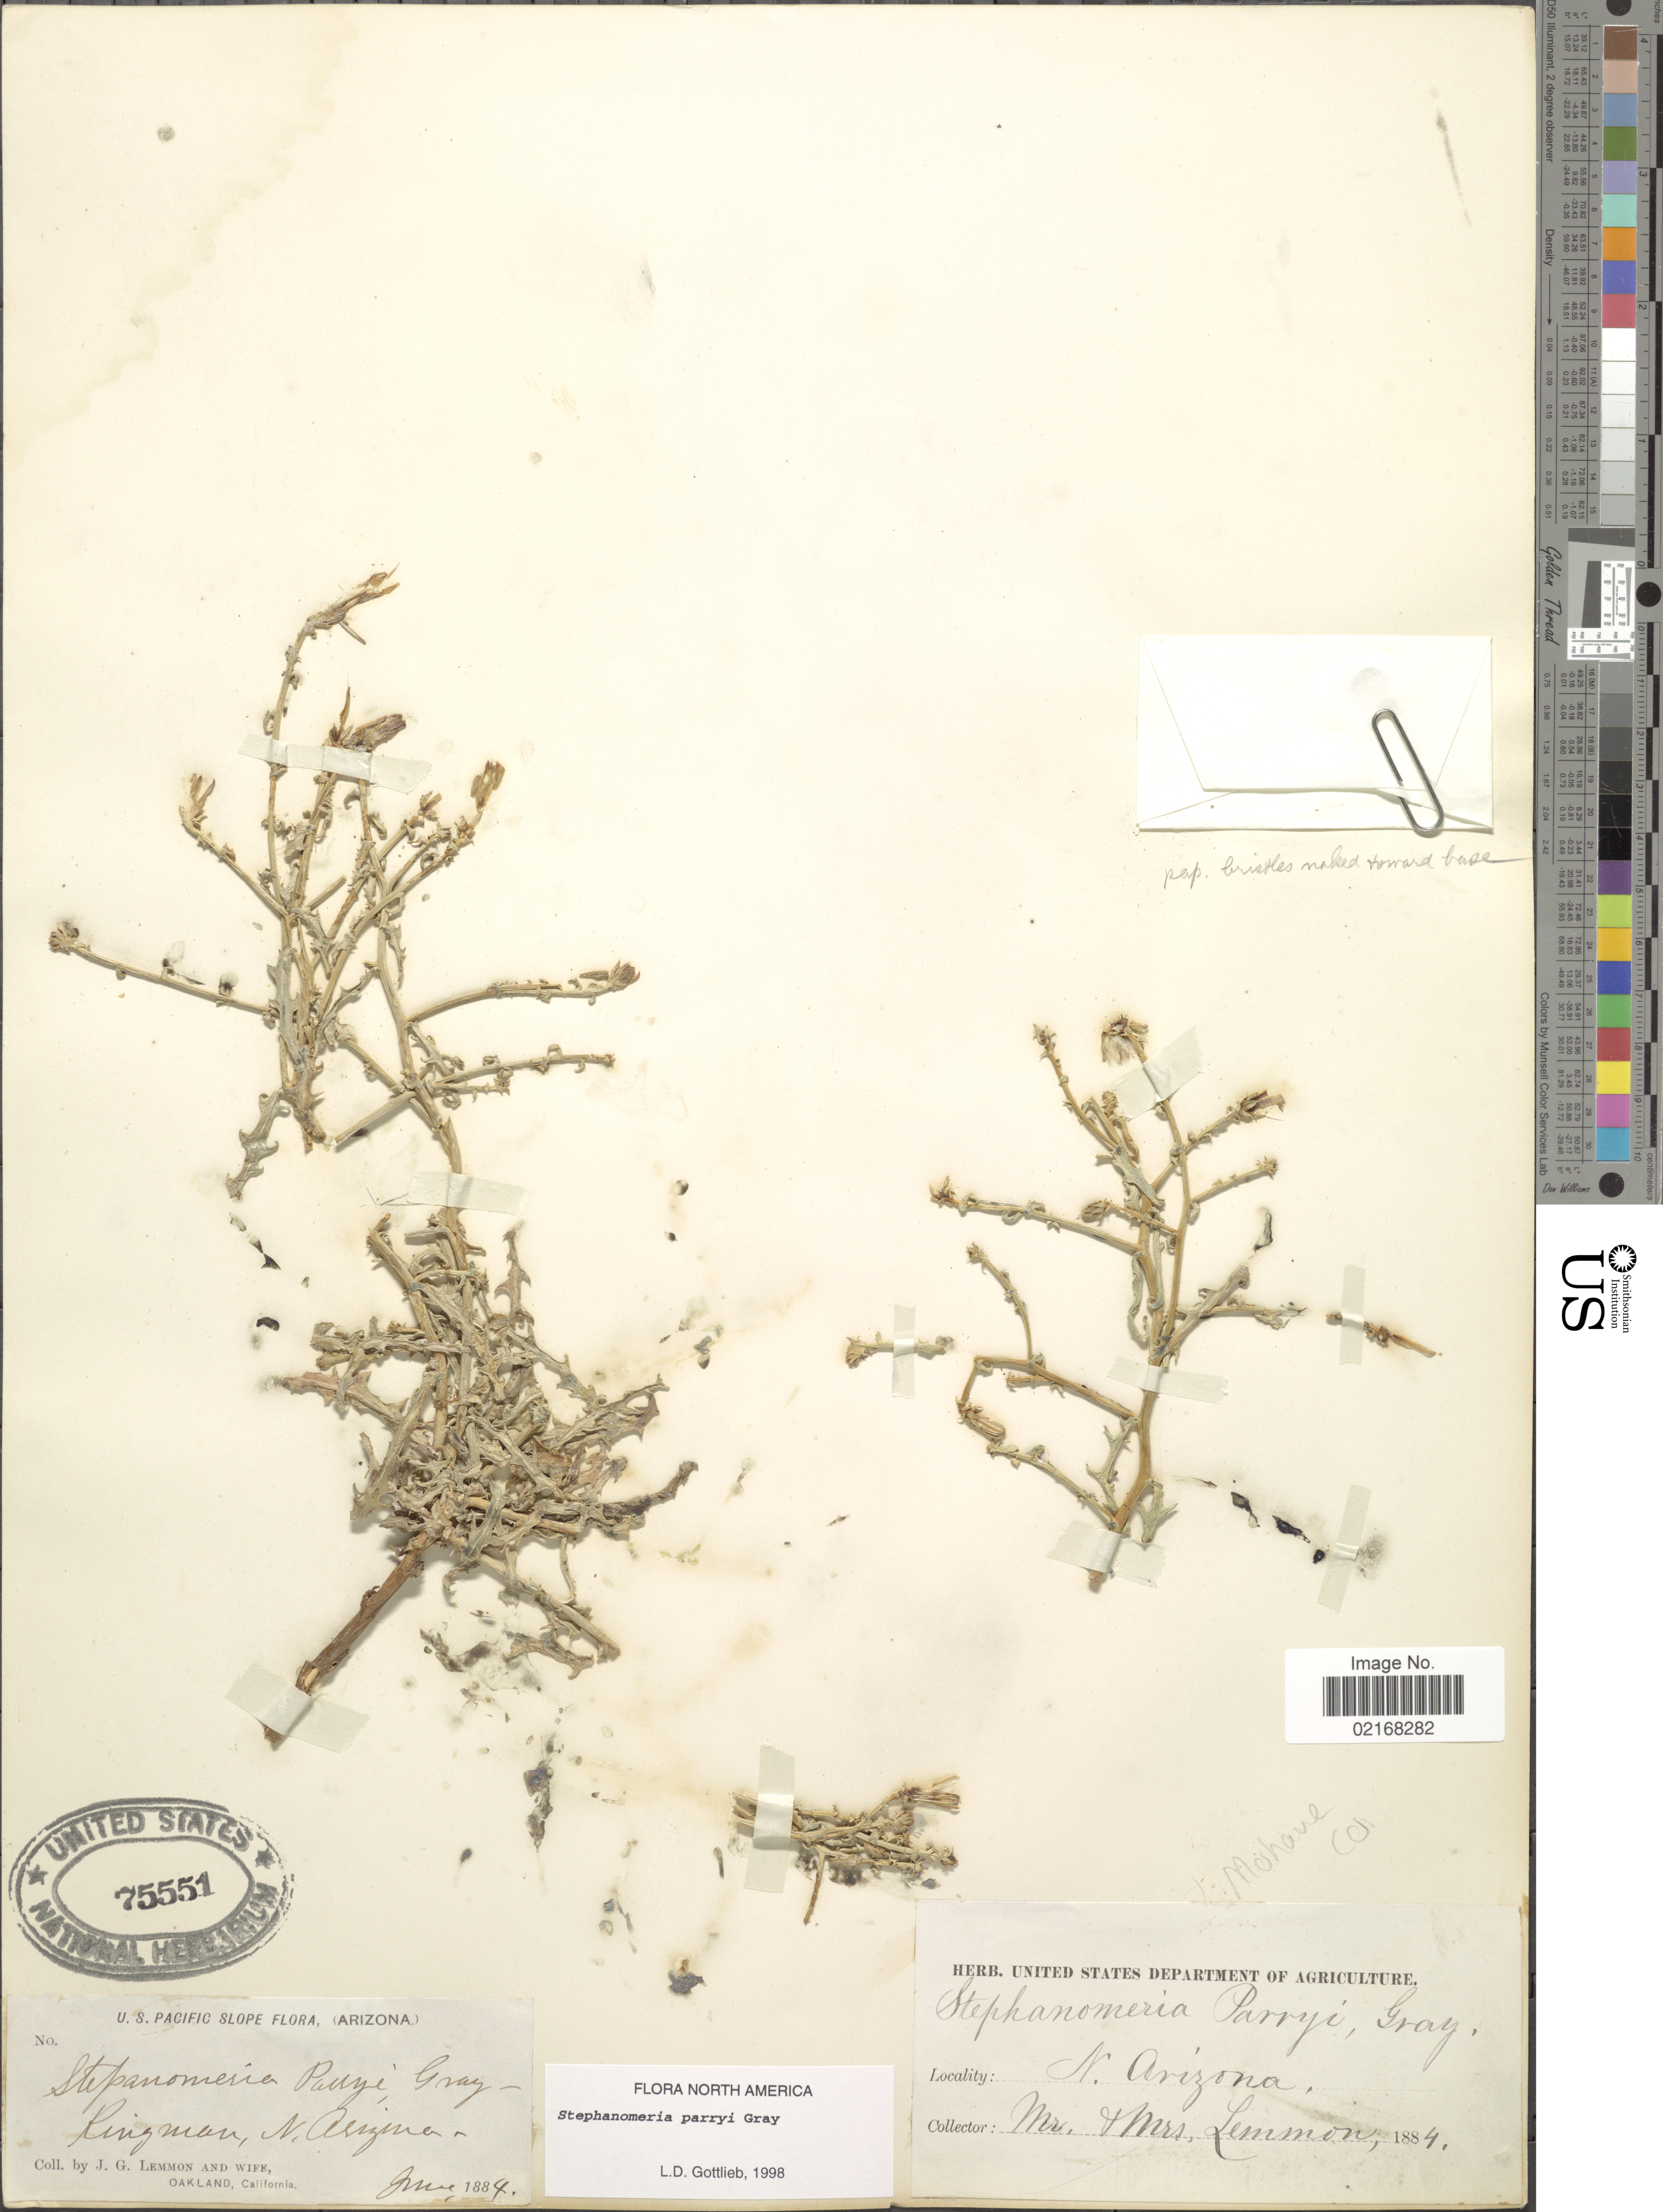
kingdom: Plantae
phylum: Tracheophyta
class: Magnoliopsida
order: Asterales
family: Asteraceae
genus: Stephanomeria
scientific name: Stephanomeria parryi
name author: A. Gray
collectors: J. Lemmon & J. Lemmon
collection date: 1884-06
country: United States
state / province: Arizona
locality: U.S. Pacific Slope, Arizona. Kingman, N. Arizona. Mohave Co.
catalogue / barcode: US 75551